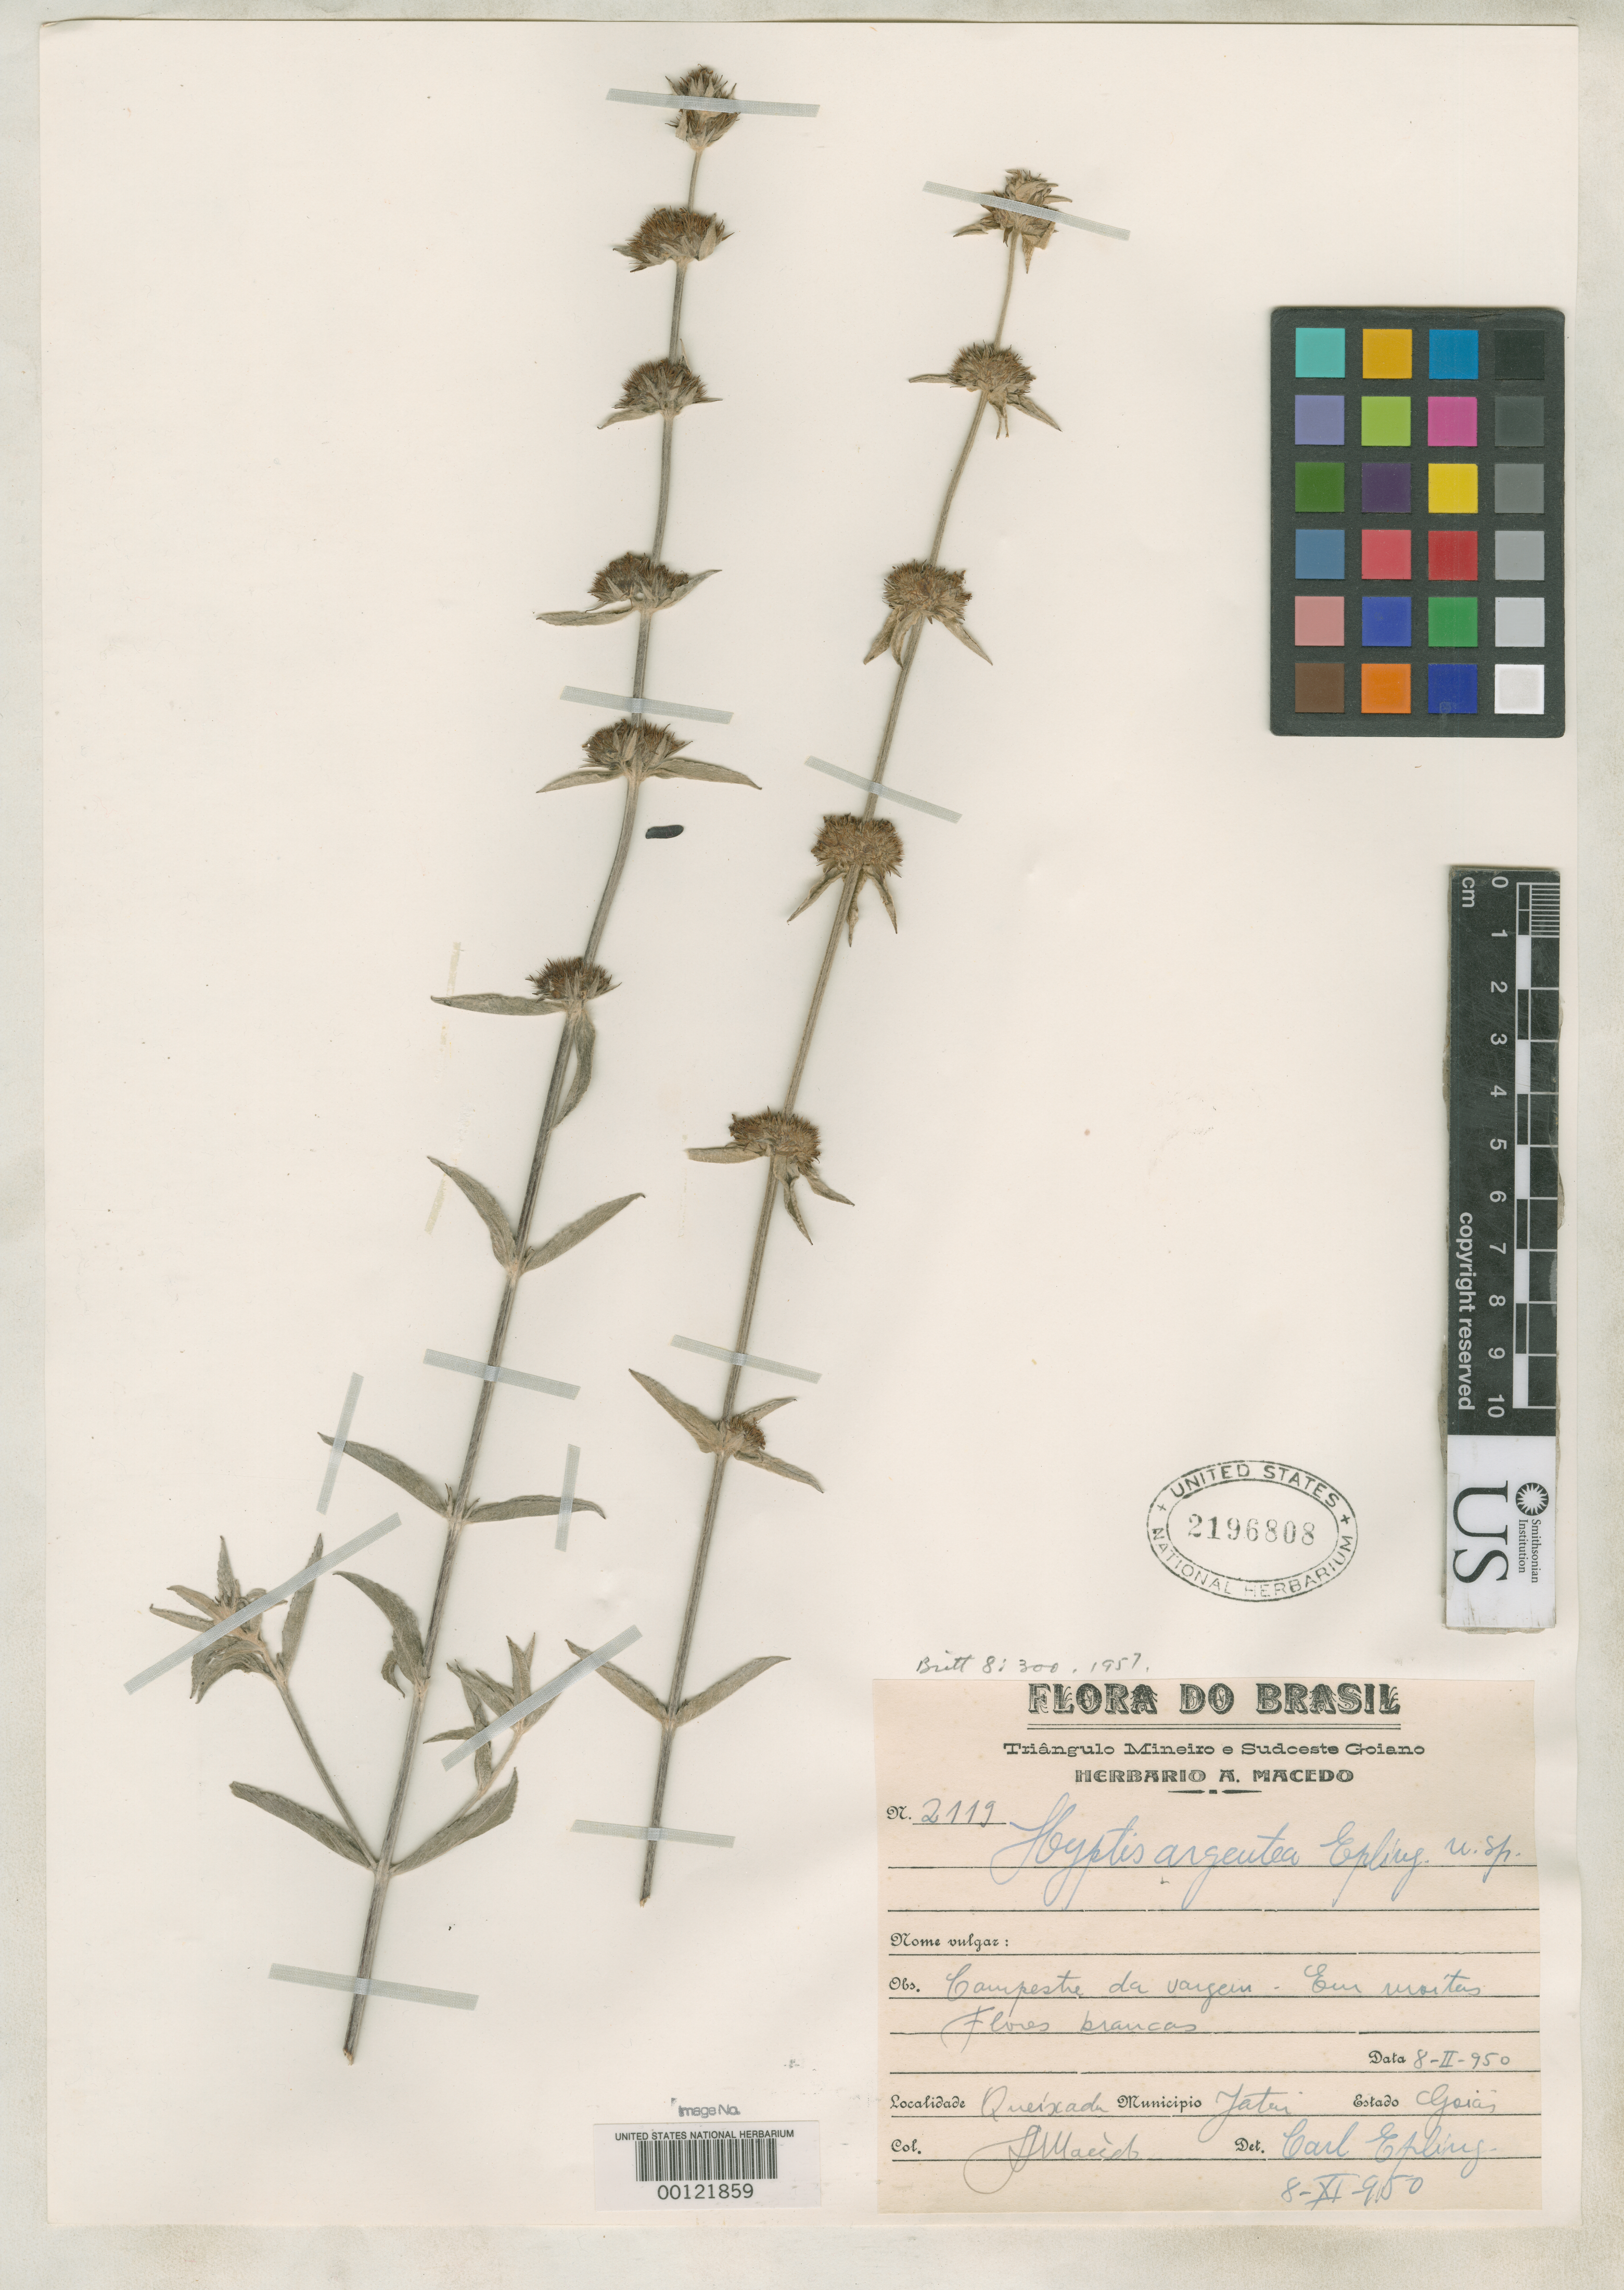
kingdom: Plantae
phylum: Tracheophyta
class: Magnoliopsida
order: Lamiales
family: Lamiaceae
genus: Hyptis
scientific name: Hyptis argentea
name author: Epling & Mathias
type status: Isotype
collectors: A. Macedo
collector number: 2119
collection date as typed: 08 Feb 1950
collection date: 1950-02-08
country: Brazil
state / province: Goiás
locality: Quiexada.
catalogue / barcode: US 2196808